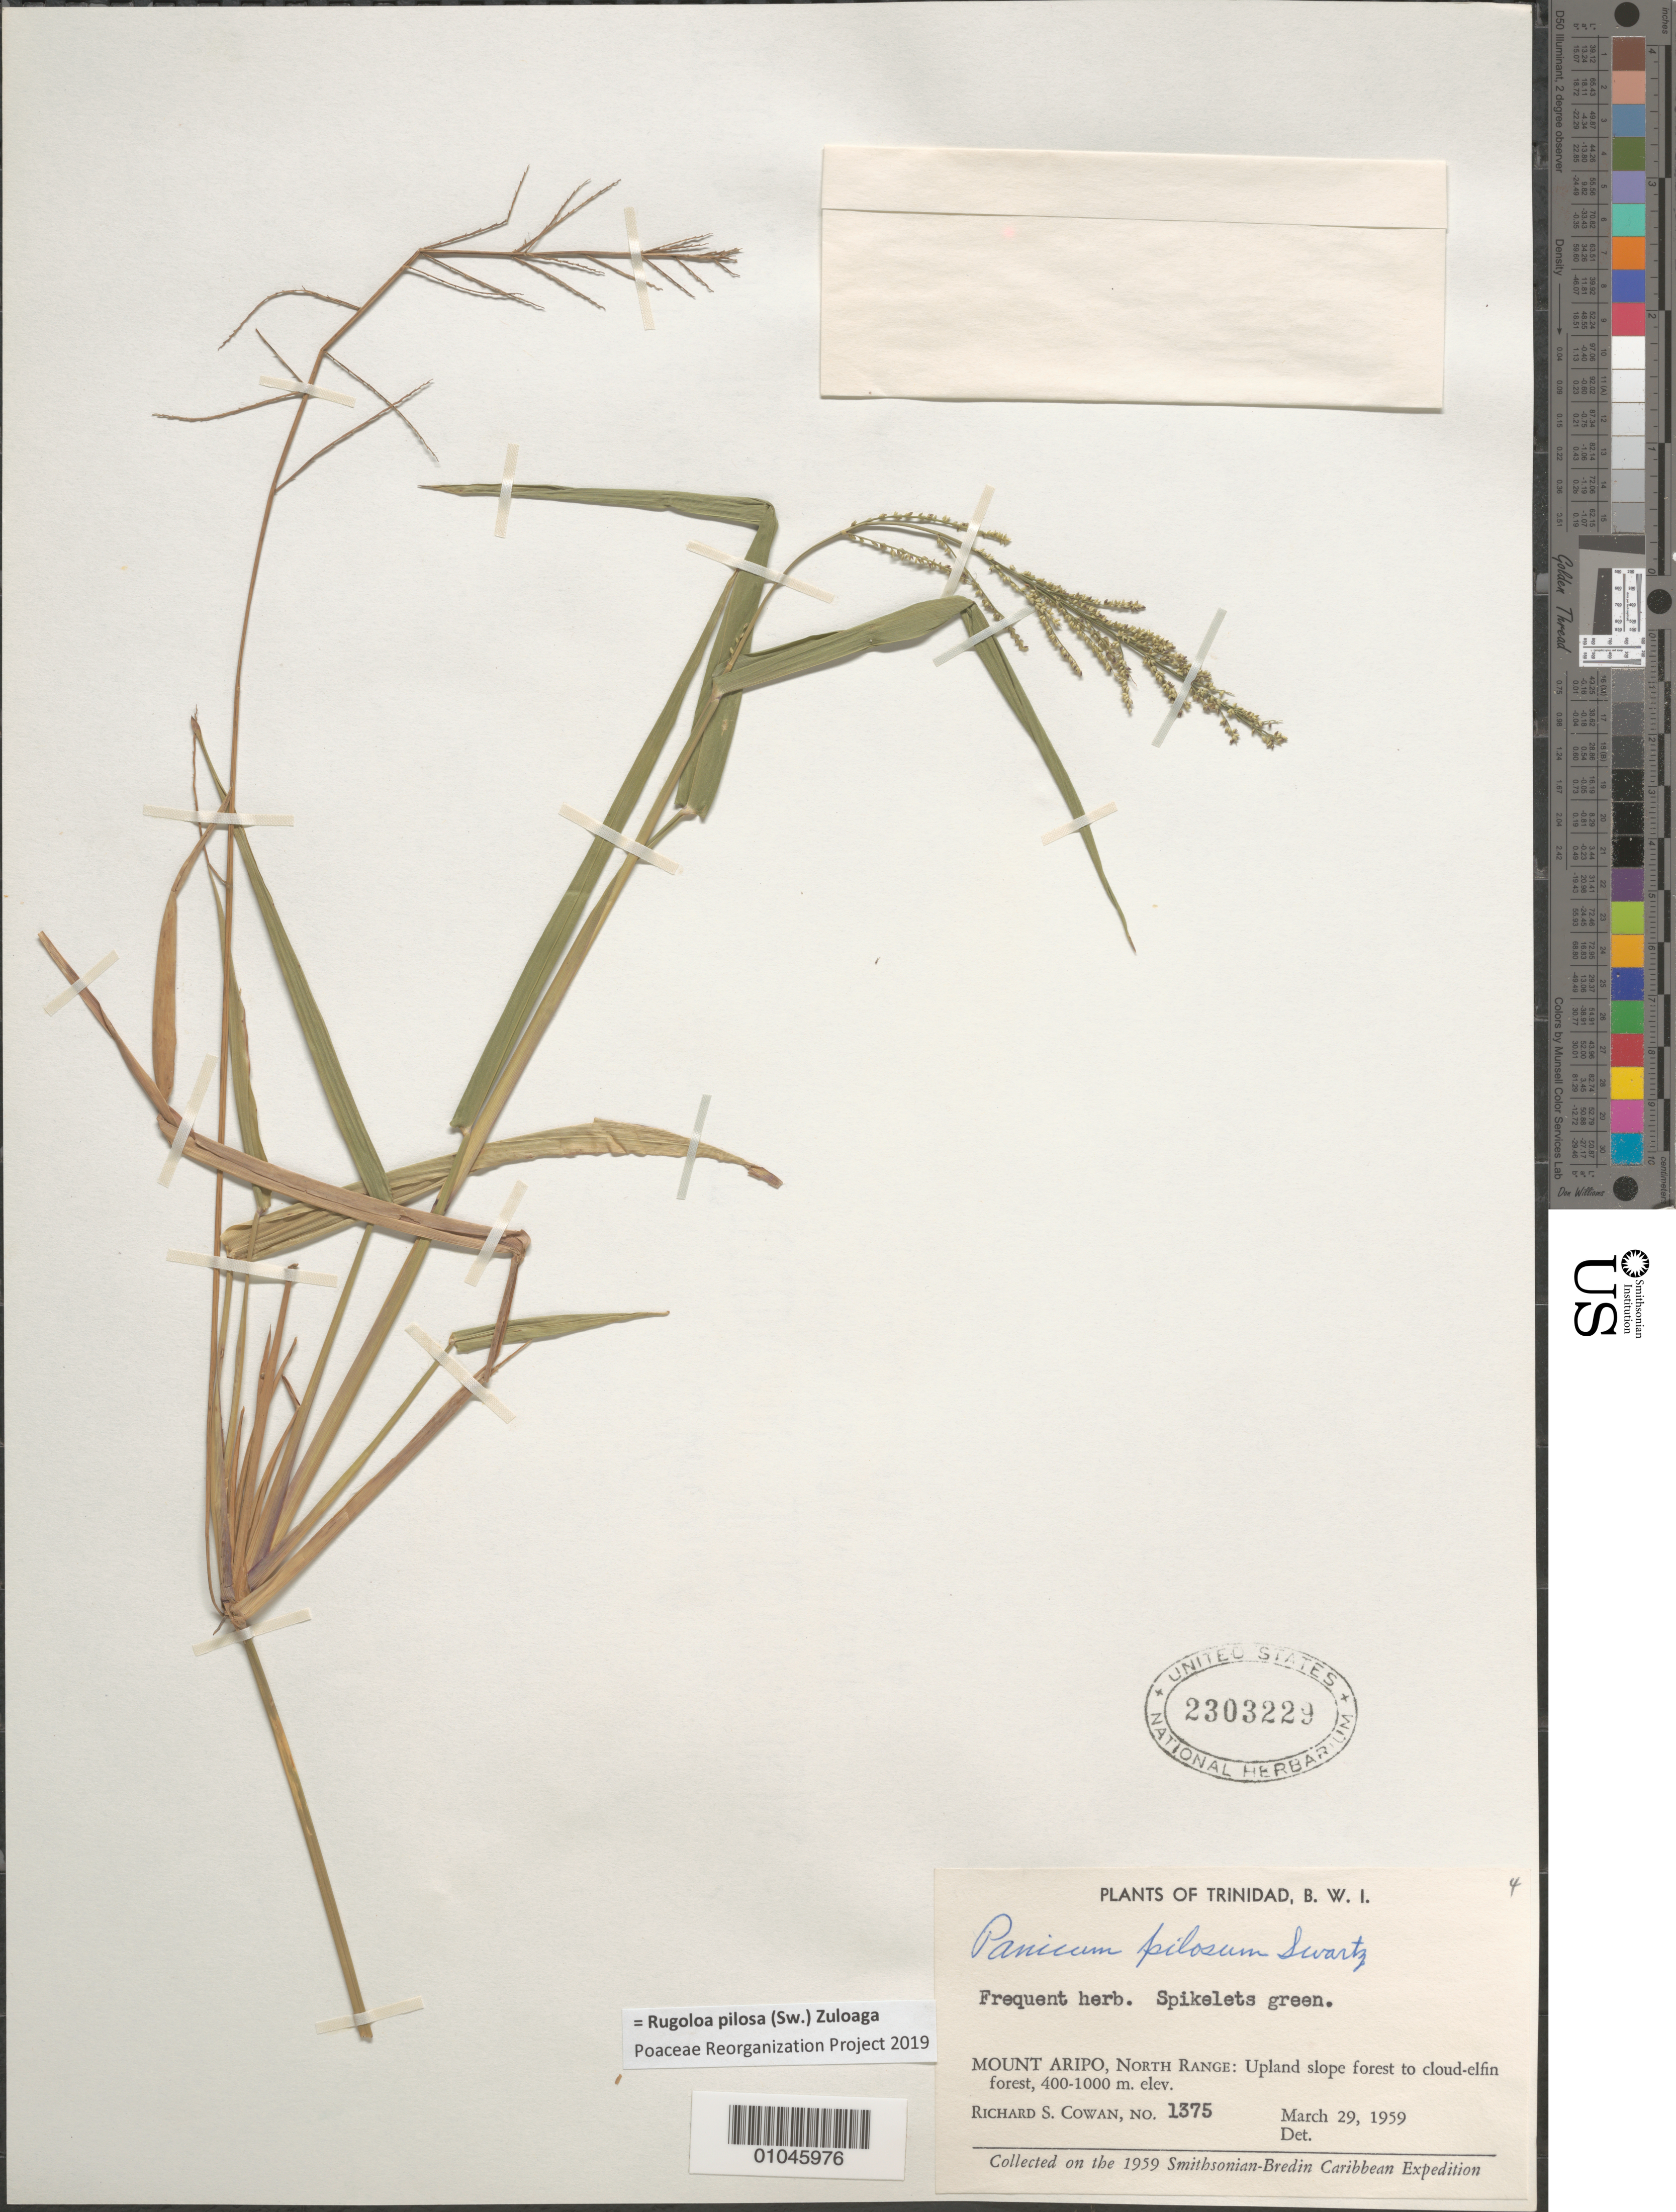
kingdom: Plantae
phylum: Tracheophyta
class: Liliopsida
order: Poales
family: Poaceae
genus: Panicum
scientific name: Panicum pilosum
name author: Sw.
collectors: R. S. Cowan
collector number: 1375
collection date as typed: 29 Mar 1959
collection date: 1959-03-29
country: Trinidad and Tobago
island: Trinidad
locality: Mount Aripo, North range: upland slope forest to cloud-elfin forest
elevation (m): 400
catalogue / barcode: US 2303229